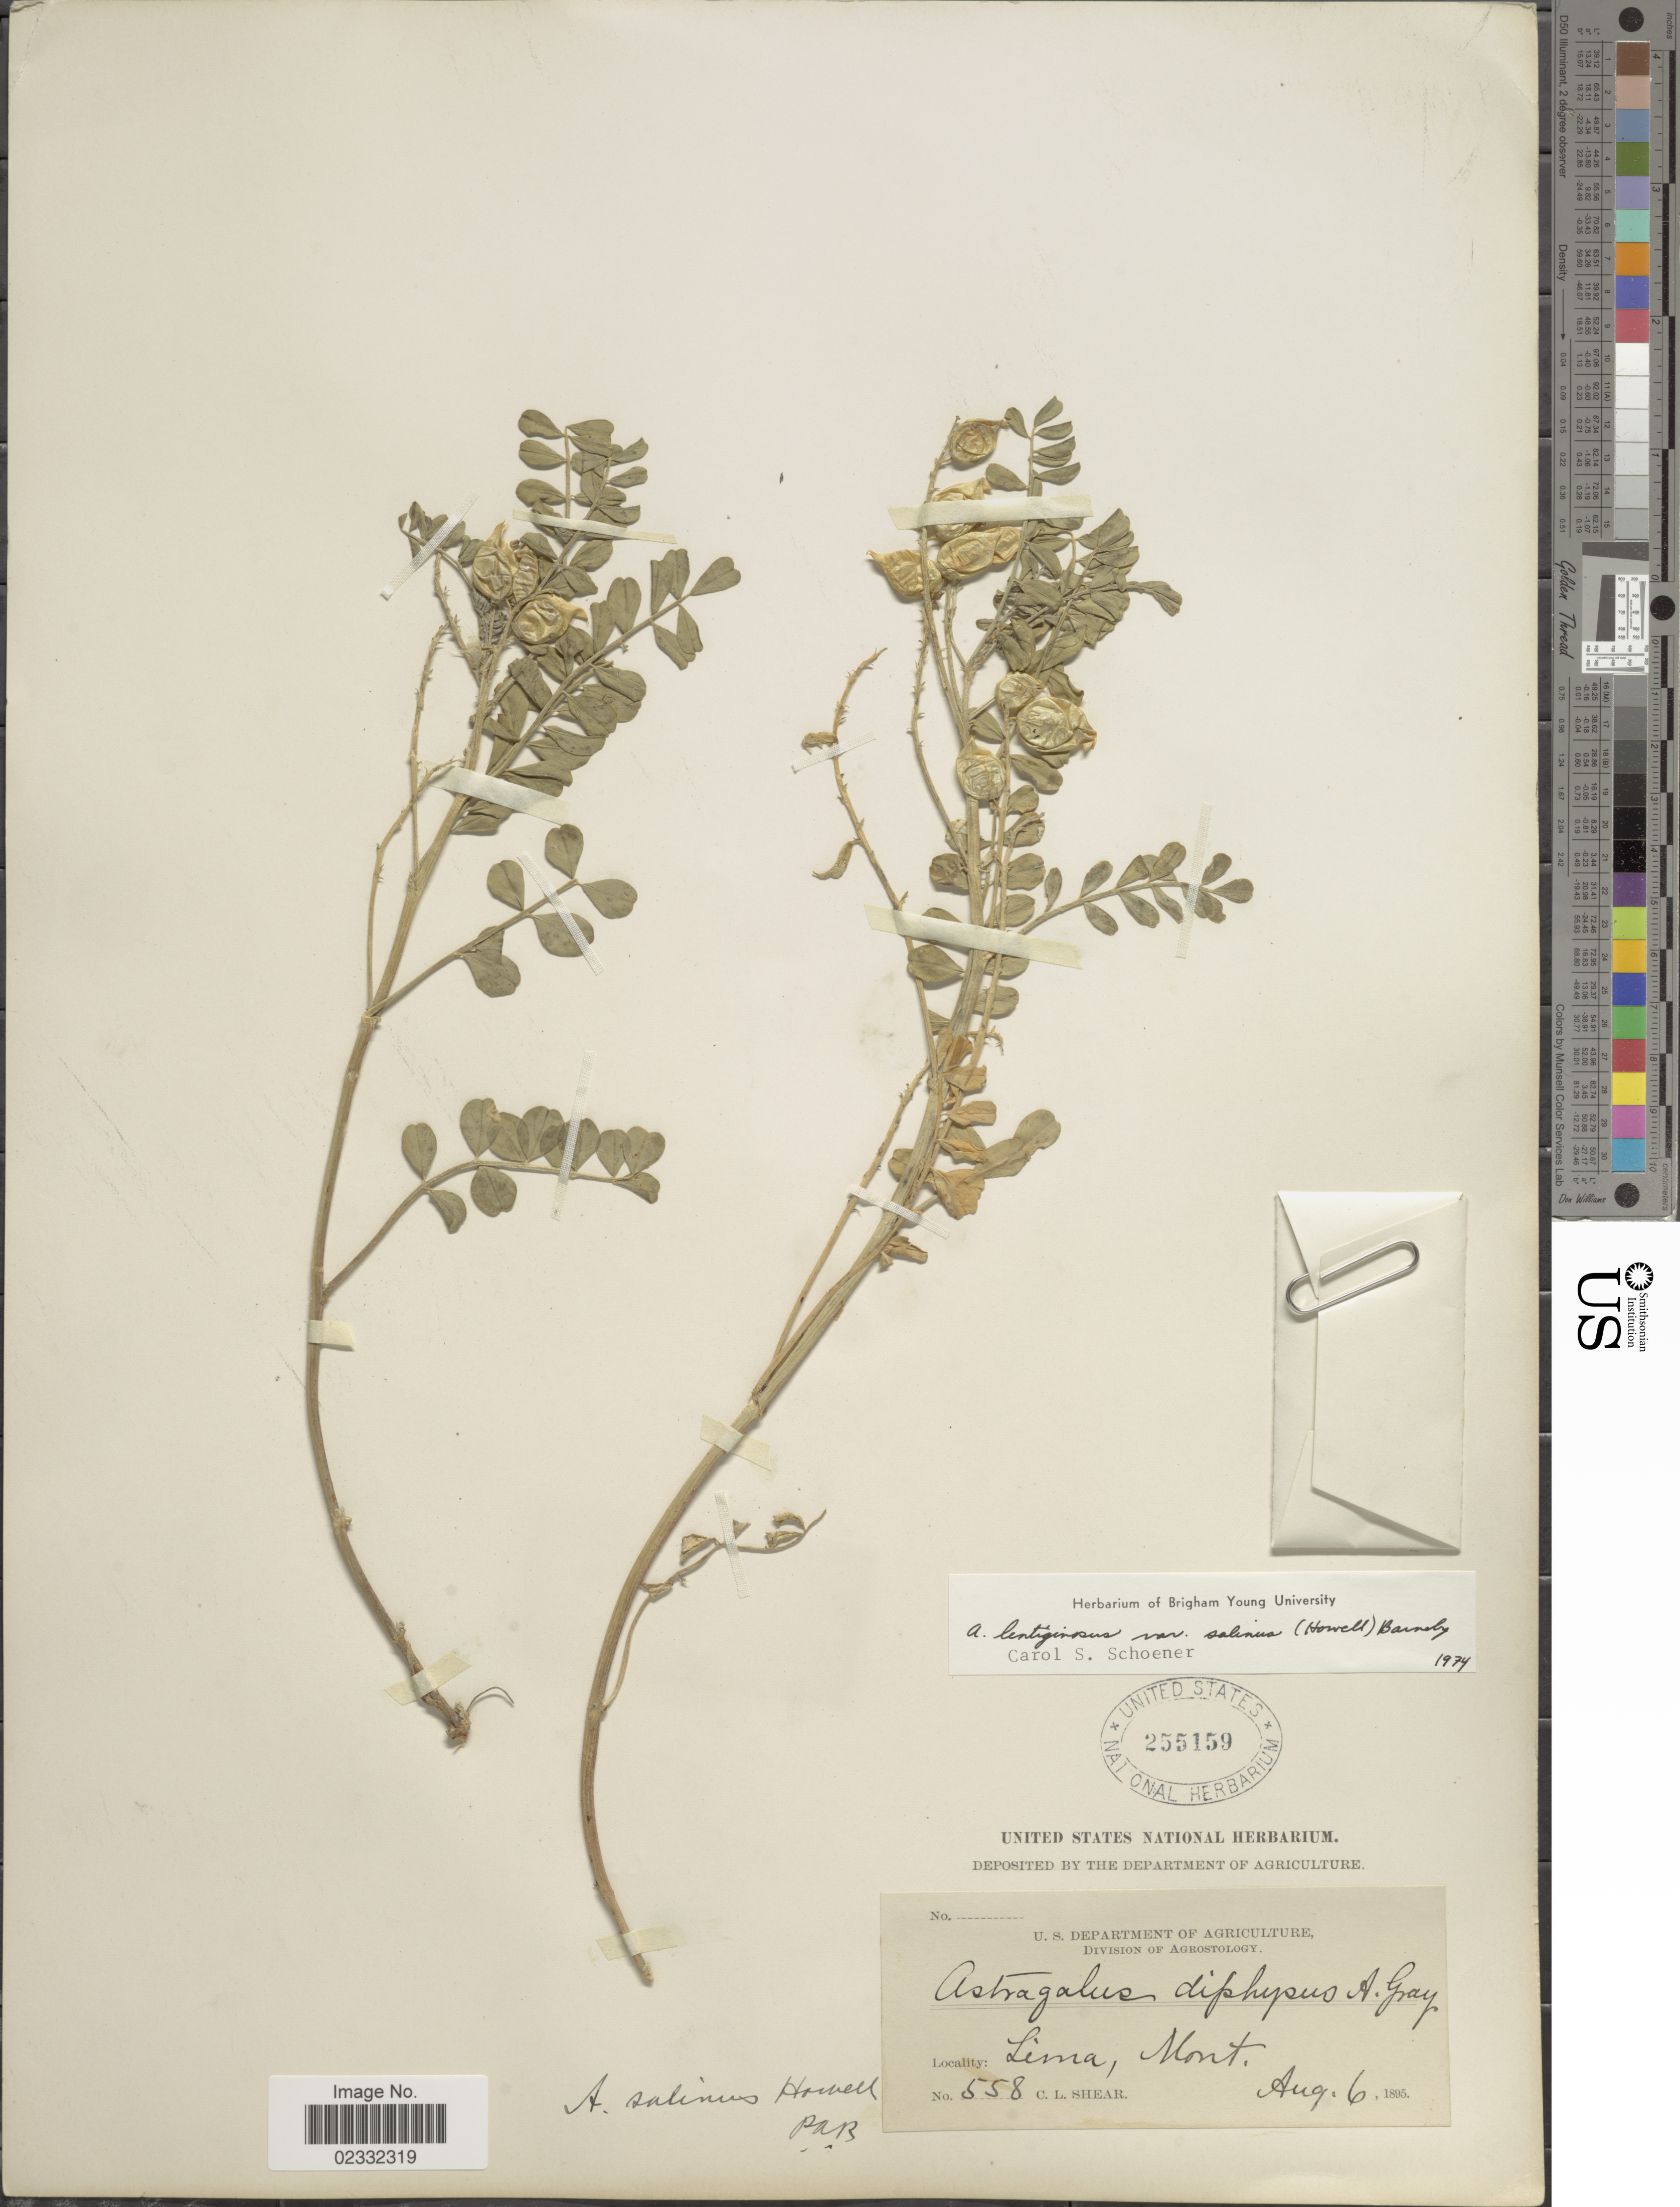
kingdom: Plantae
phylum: Tracheophyta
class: Magnoliopsida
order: Fabales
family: Fabaceae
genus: Astragalus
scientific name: Astragalus lentiginosus var. salinus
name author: (Howell) Barneby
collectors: C. L. Shear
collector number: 558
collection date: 1895-08-06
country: United States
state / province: Montana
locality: Lima, Momt.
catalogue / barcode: US 255159